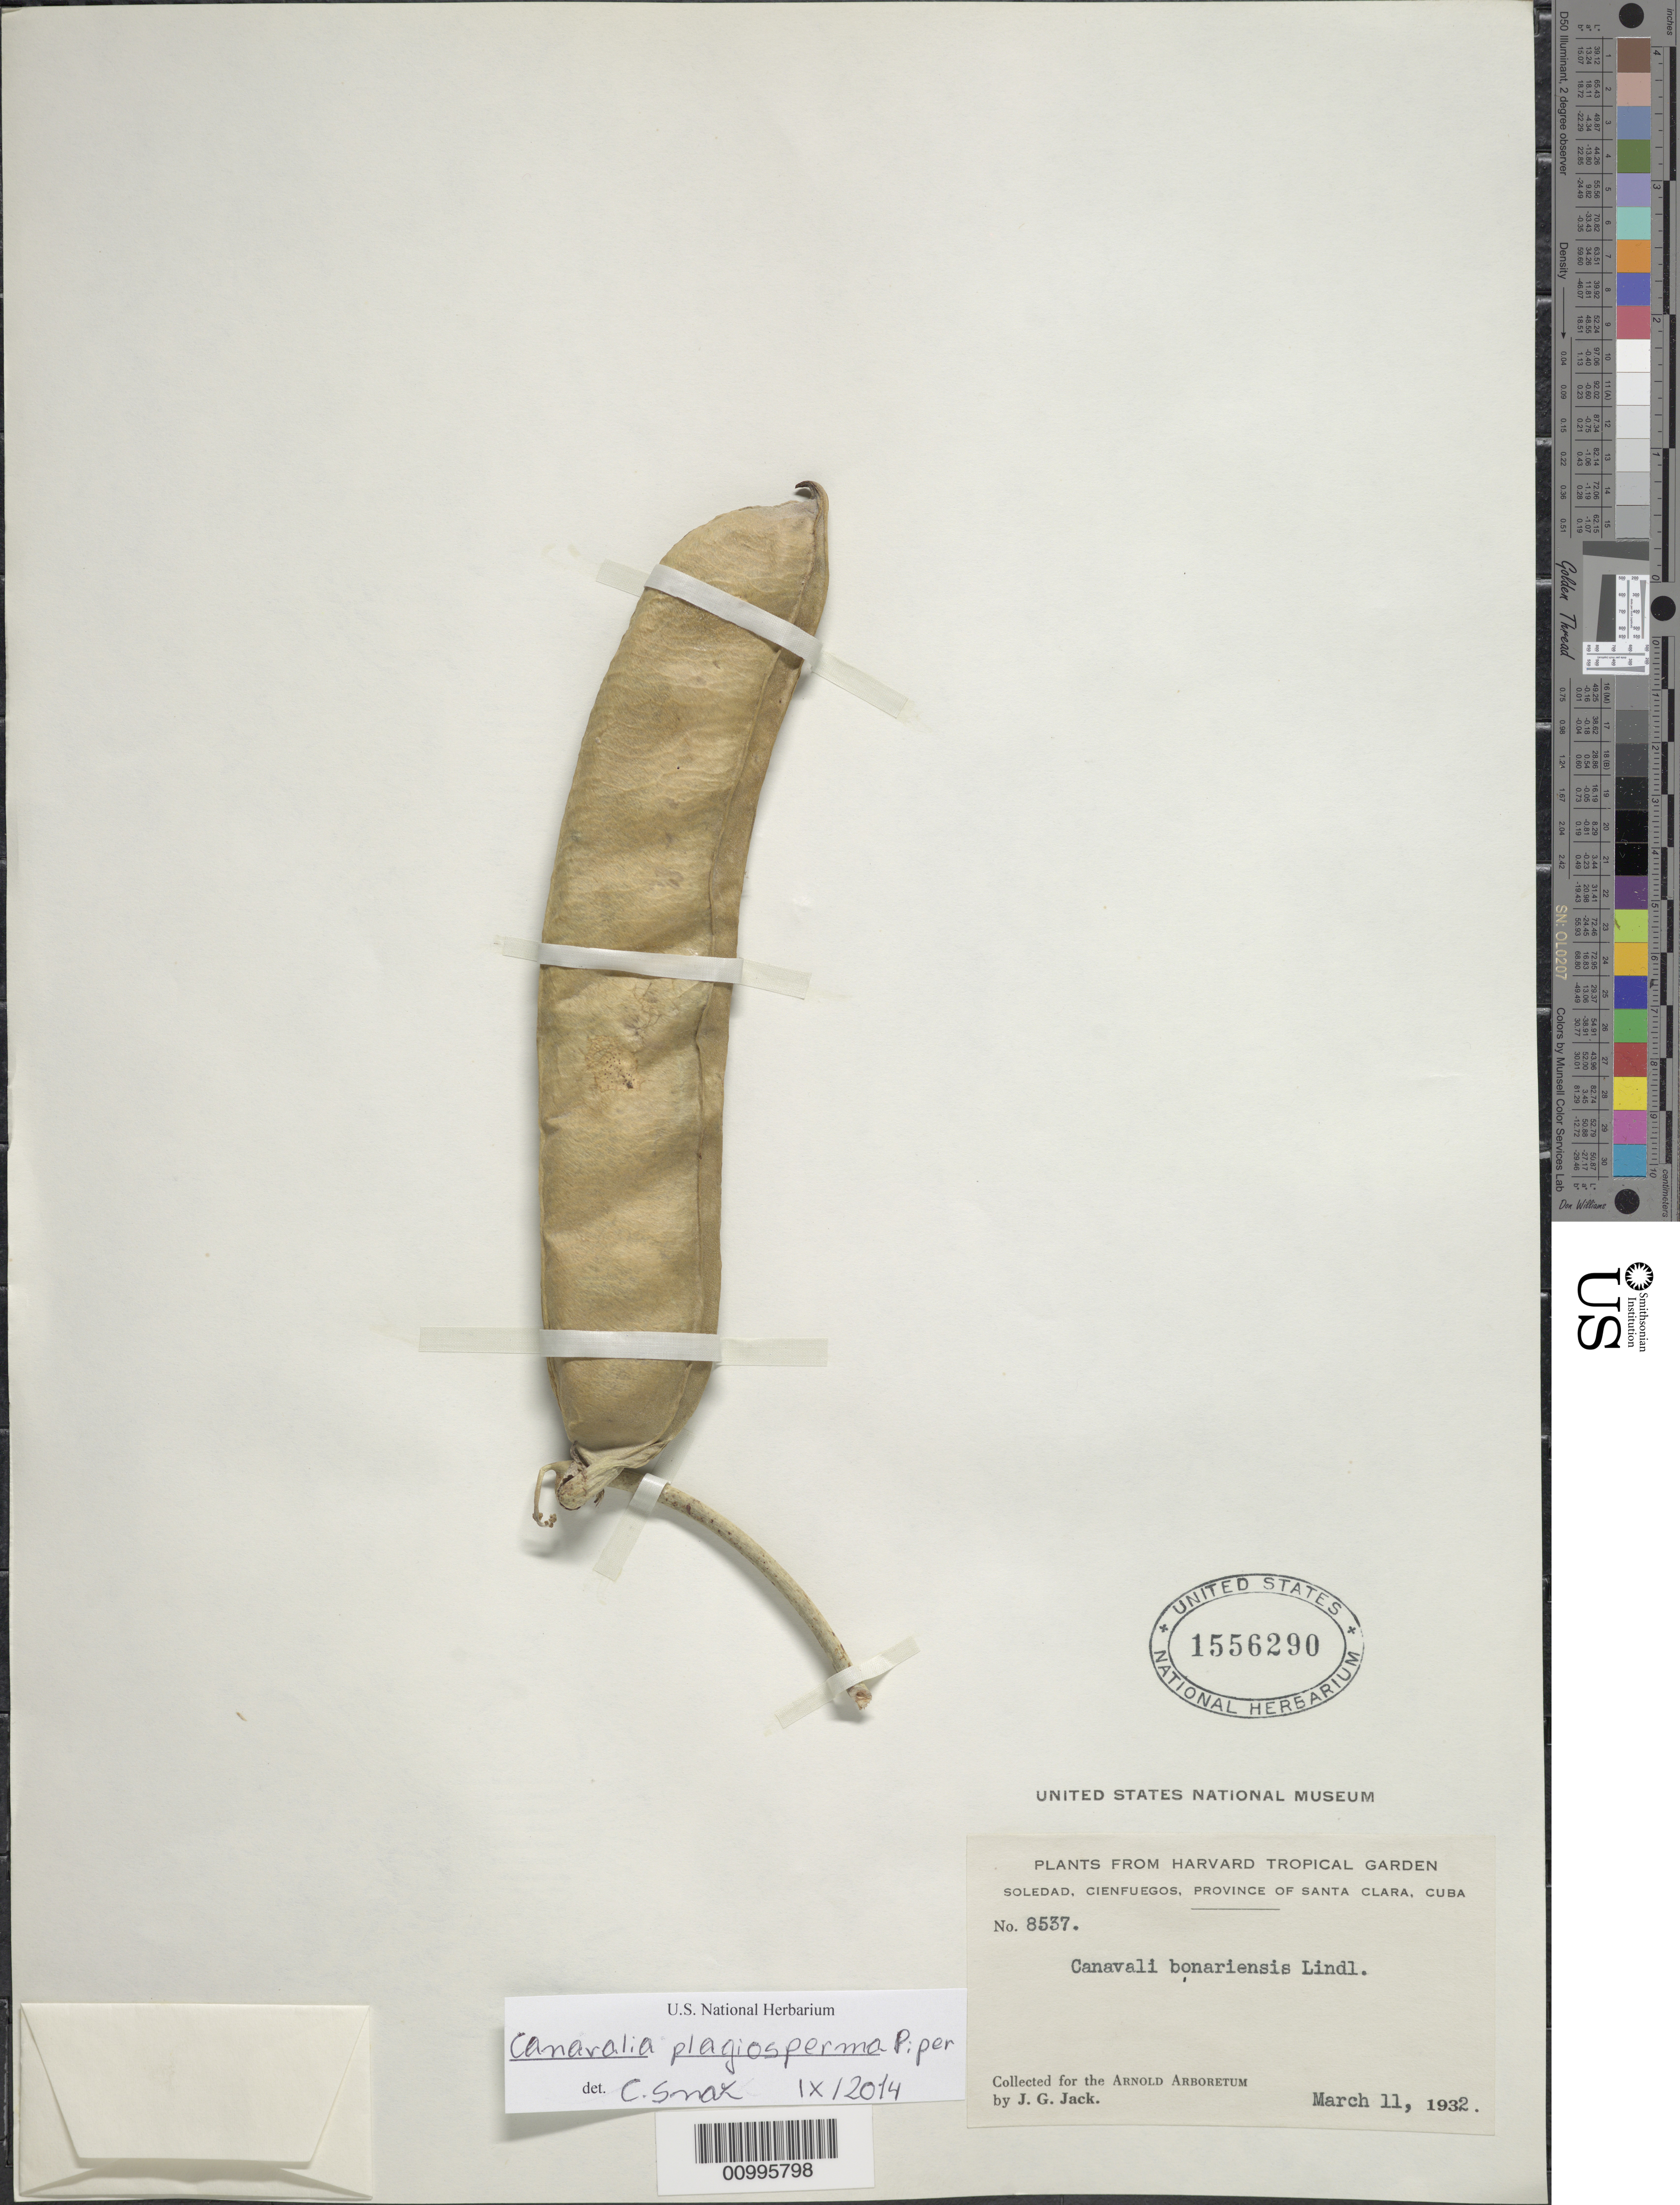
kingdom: Plantae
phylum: Tracheophyta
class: Magnoliopsida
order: Fabales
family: Fabaceae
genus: Canavalia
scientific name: Canavalia plagiosperma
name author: Piper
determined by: Snak, C.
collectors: J. G. Jack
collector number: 8537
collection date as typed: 11 Mar 1932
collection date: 1932-03-11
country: Cuba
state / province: Cienfuegos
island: Cuba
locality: Soledad, Cienfuegos, Province of Santa Clara, Cuba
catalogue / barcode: US 1556290